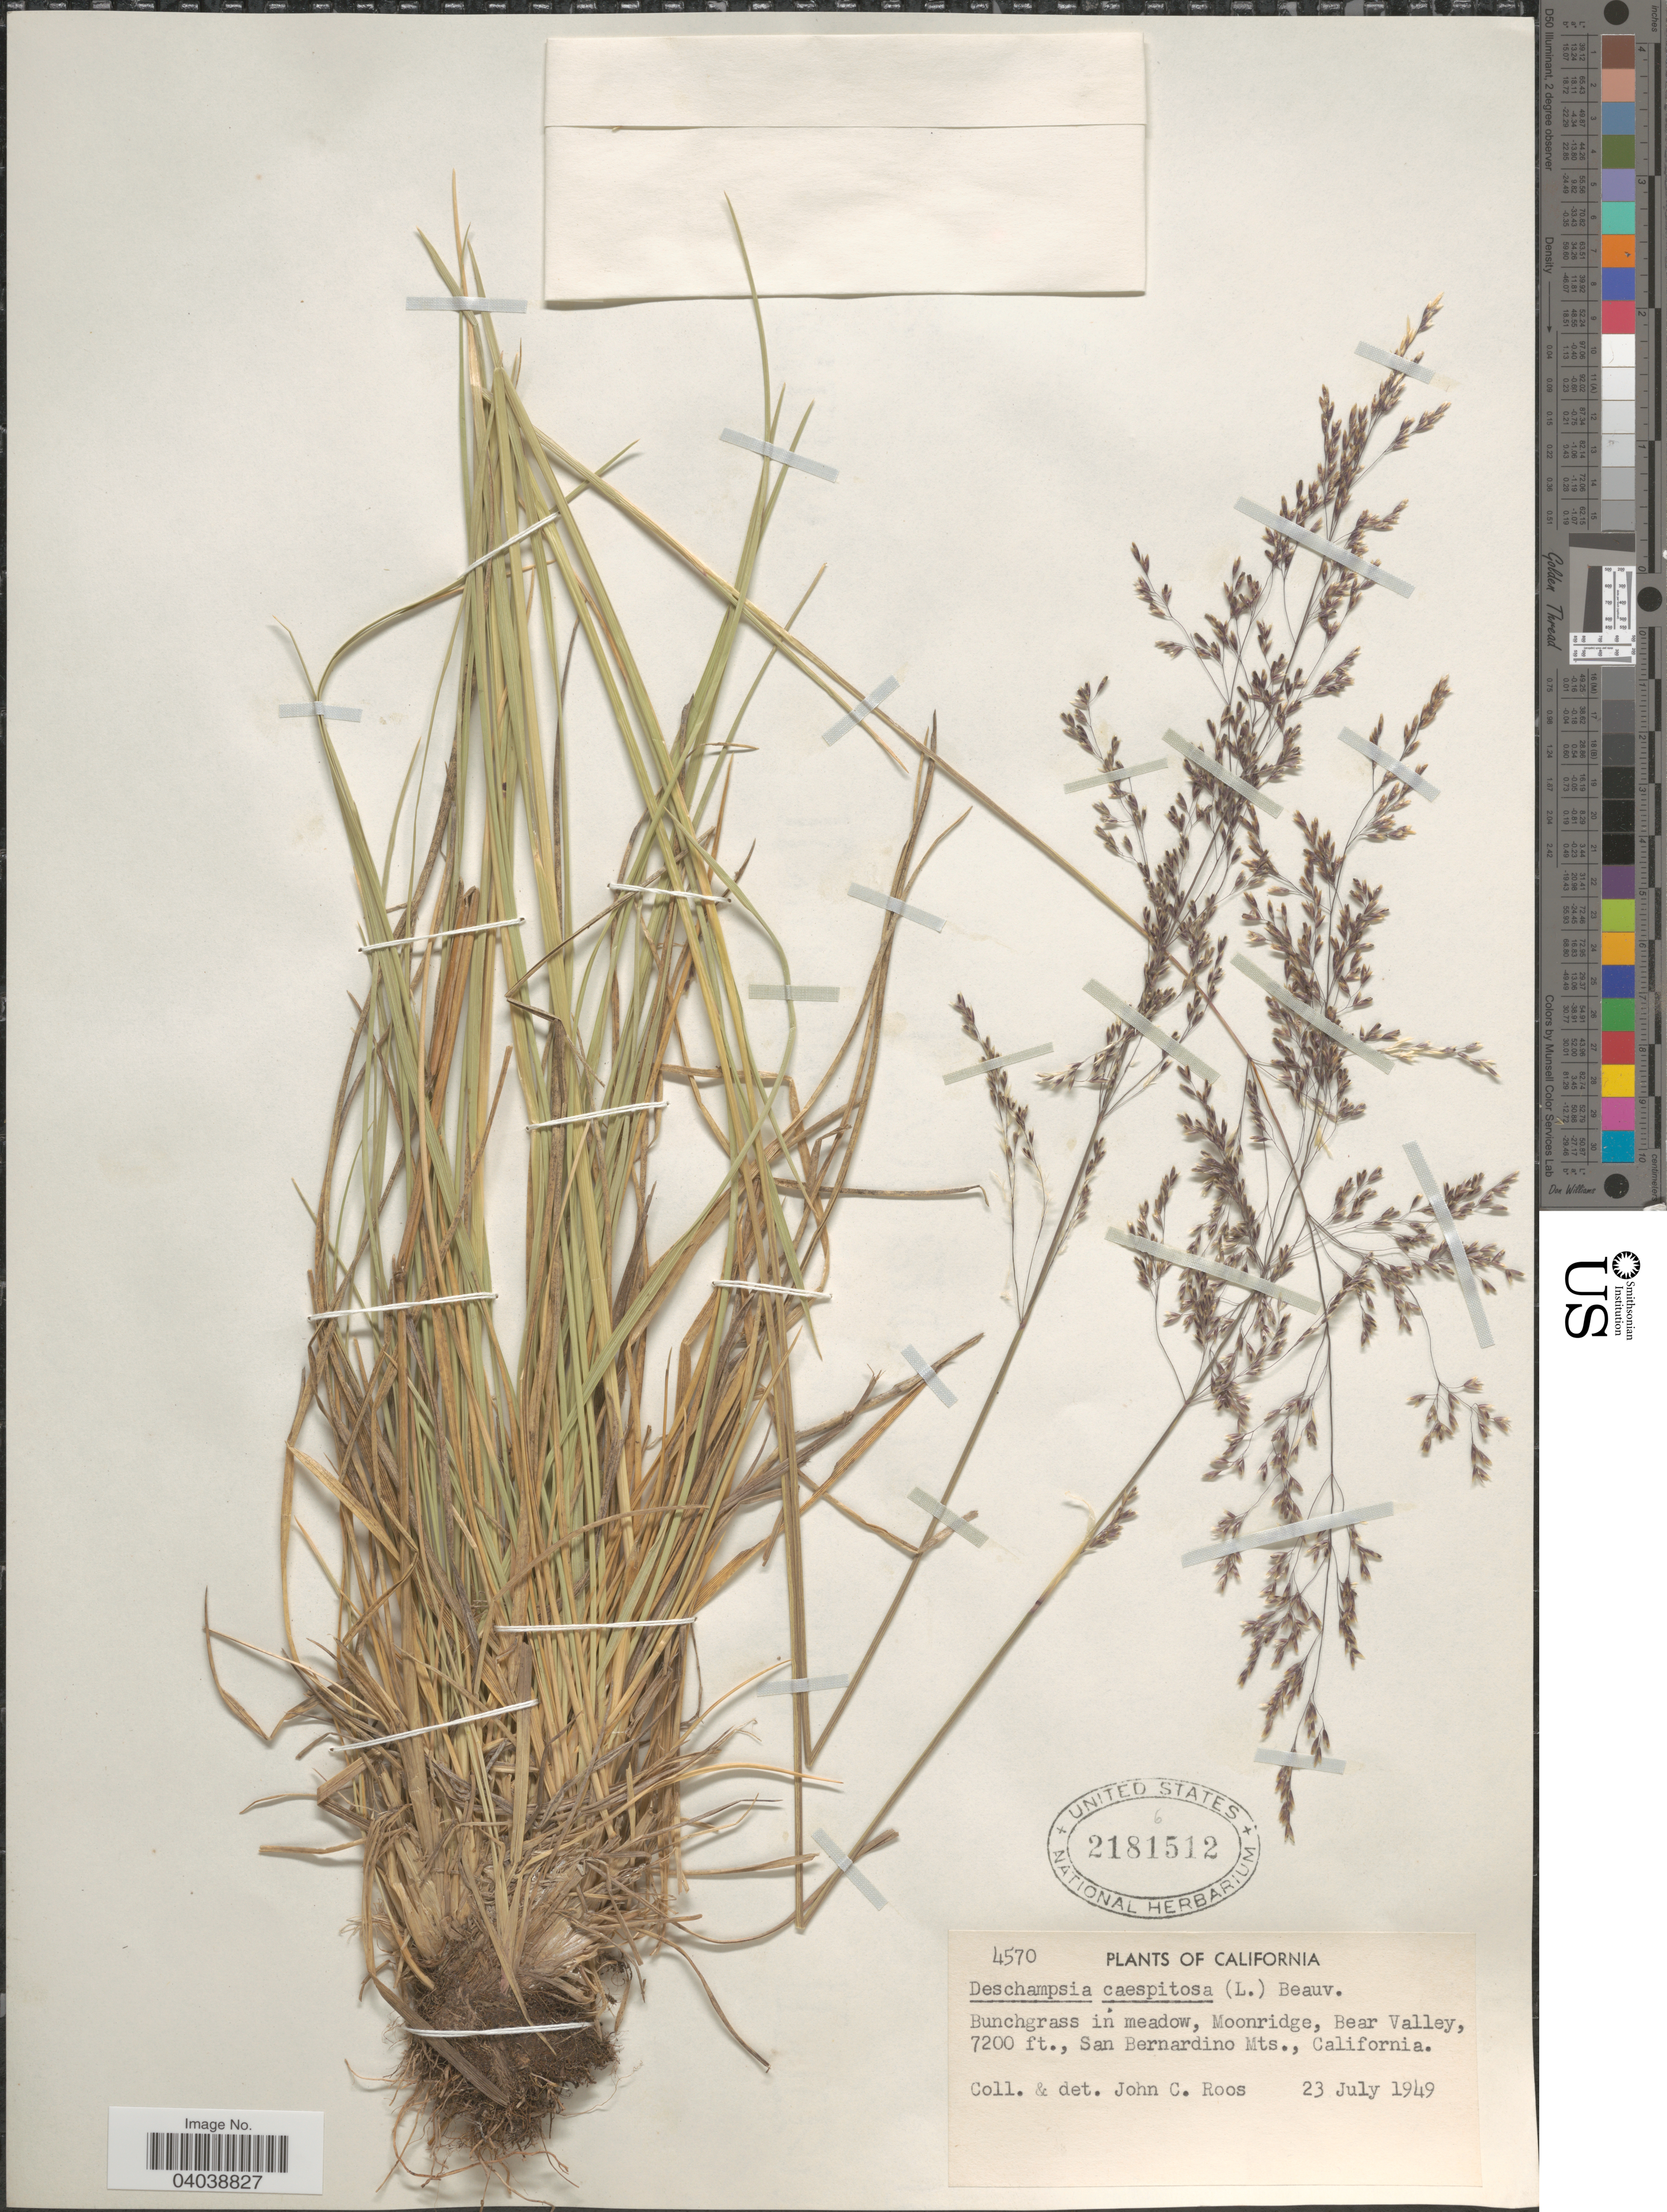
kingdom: Plantae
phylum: Tracheophyta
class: Liliopsida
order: Poales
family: Poaceae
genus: Deschampsia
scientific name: Deschampsia cespitosa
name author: (L.) P. Beauv.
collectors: J. C. Roos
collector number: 4570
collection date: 1949-07-23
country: United States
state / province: California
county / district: San Bernardino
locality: Bunchgrass in meadow, Moonridge, Bear Valley, San Bernardino Mts.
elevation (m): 2195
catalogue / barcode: US 2181512